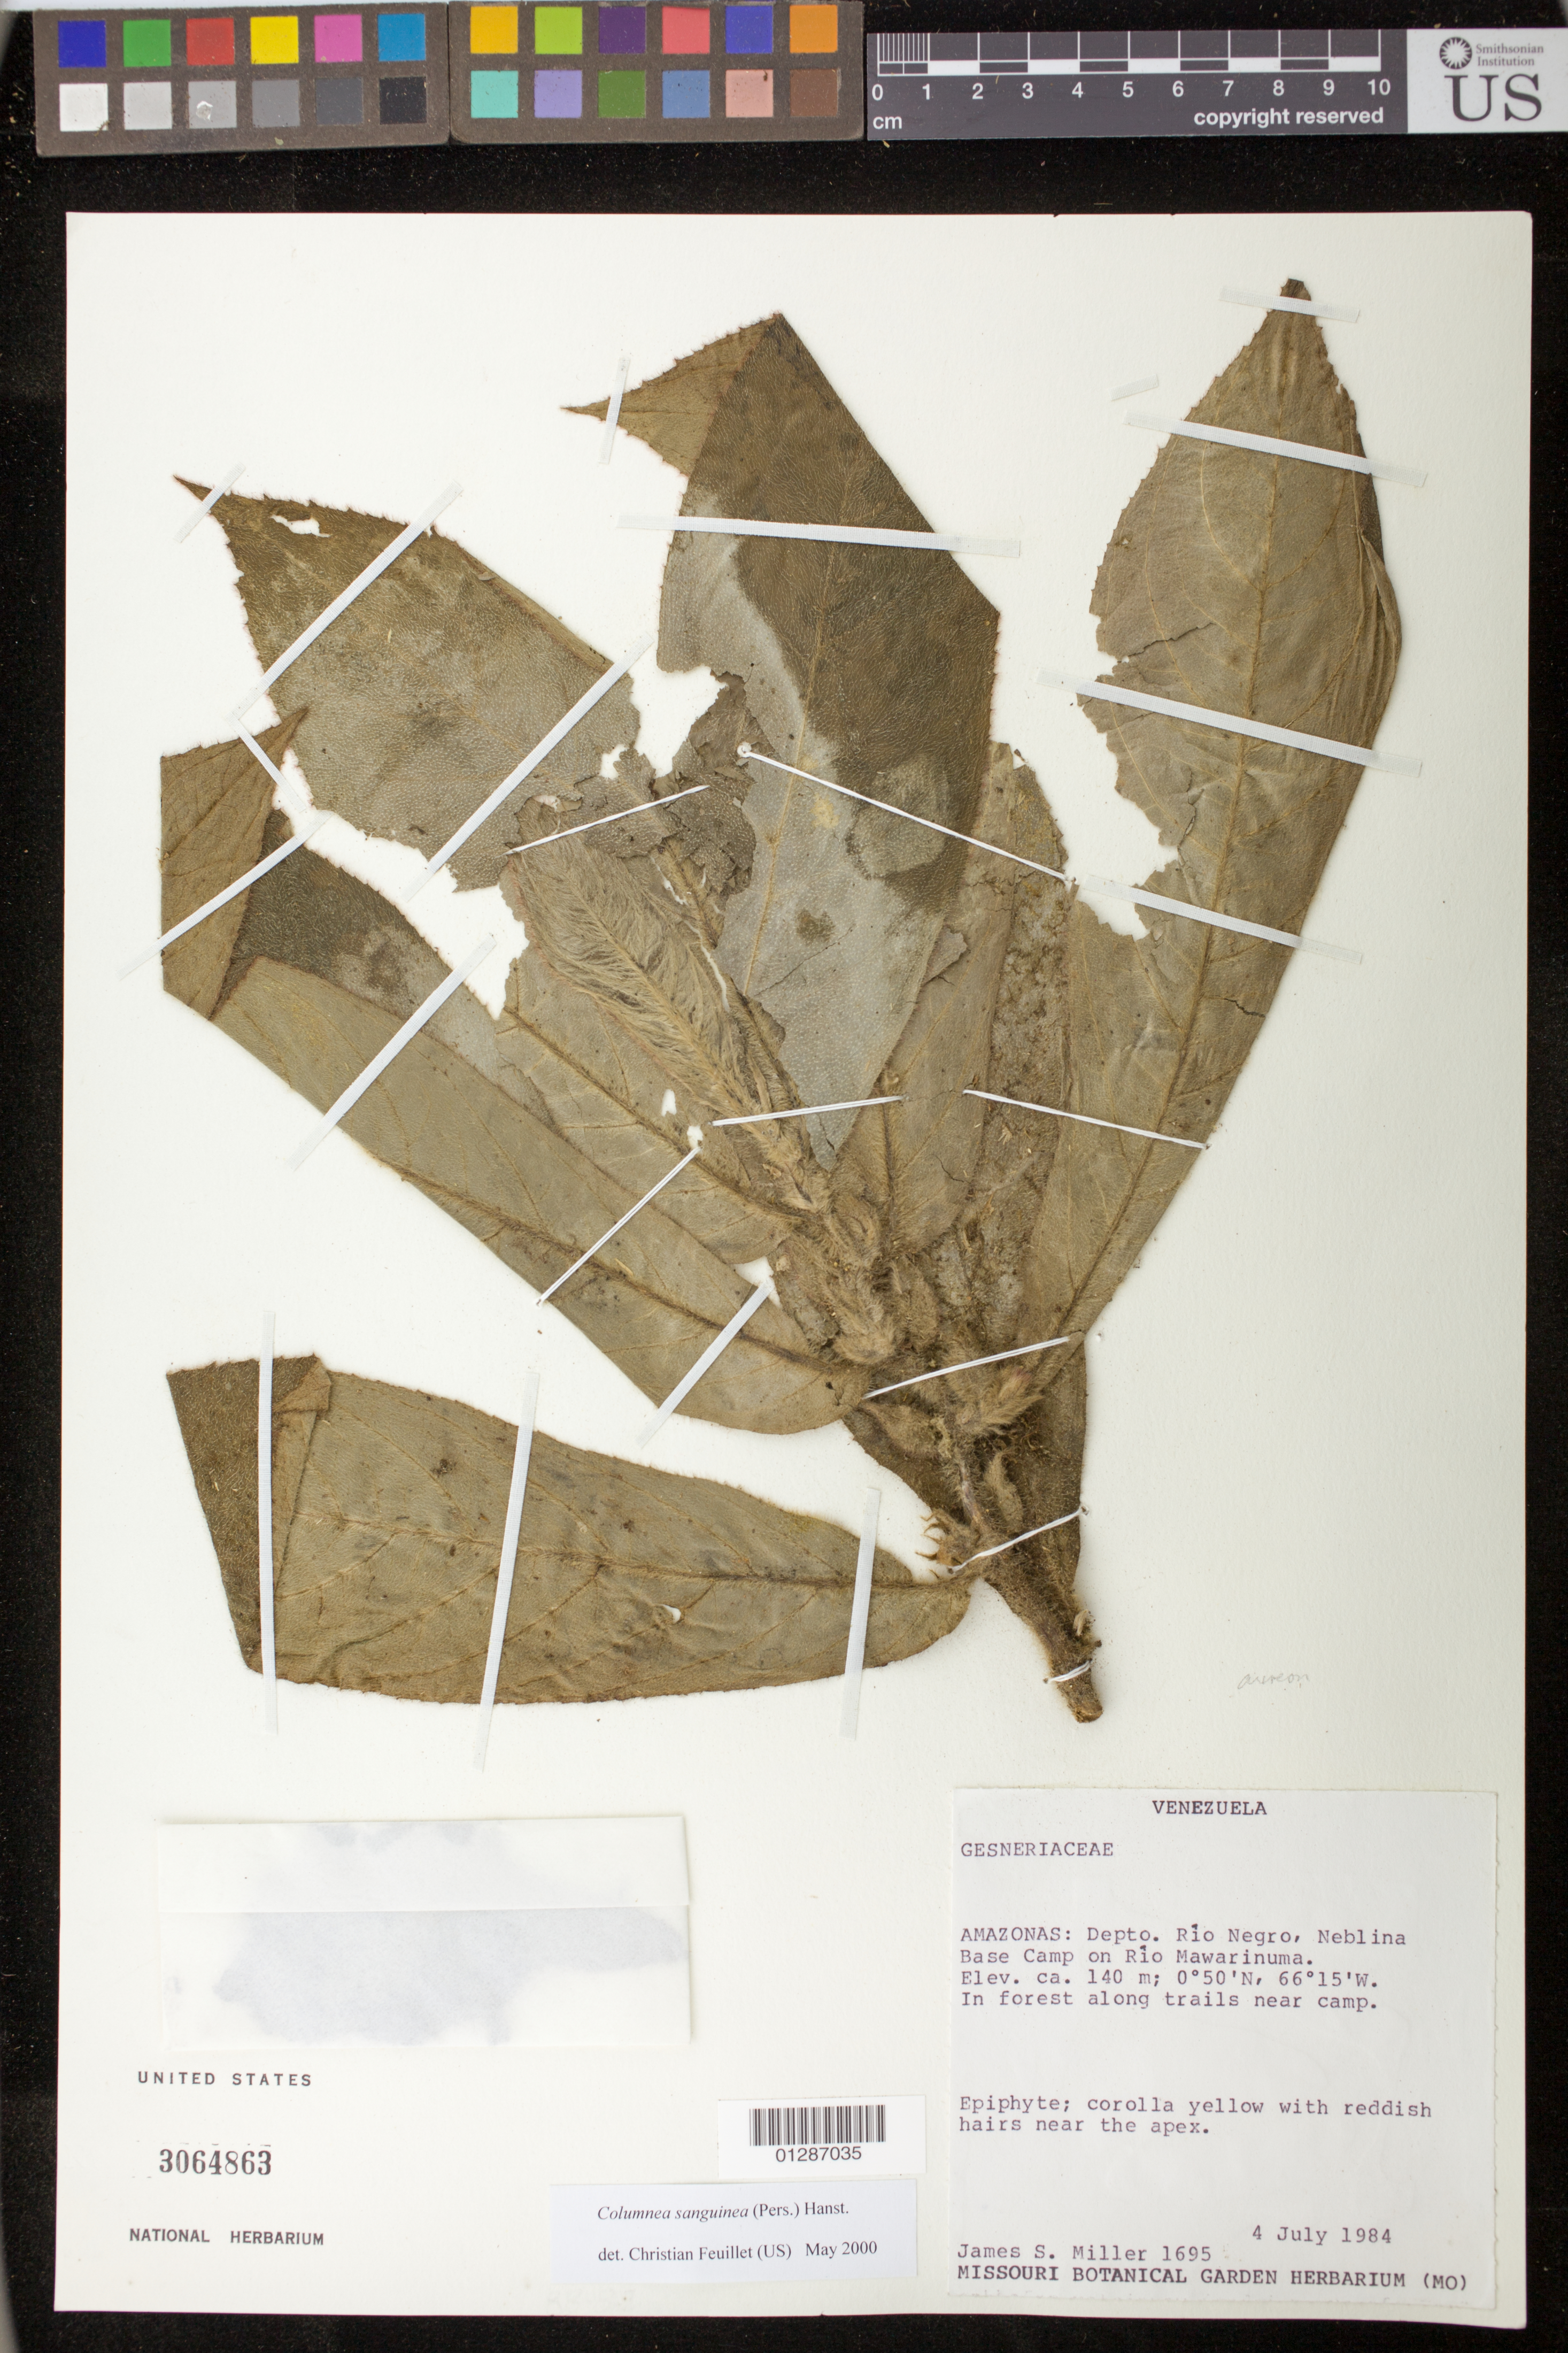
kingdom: Plantae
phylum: Tracheophyta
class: Magnoliopsida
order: Lamiales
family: Gesneriaceae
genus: Columnea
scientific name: Columnea sanguinea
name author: (Pers.) Hanst.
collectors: J. S. Miller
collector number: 1695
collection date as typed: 4 Jul 1984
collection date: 1984-07-04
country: Venezuela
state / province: Amazonas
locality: Depto. Rio Negro, Neblina Base Camp on Rio Mawarinuma.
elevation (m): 140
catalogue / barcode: US 3064863